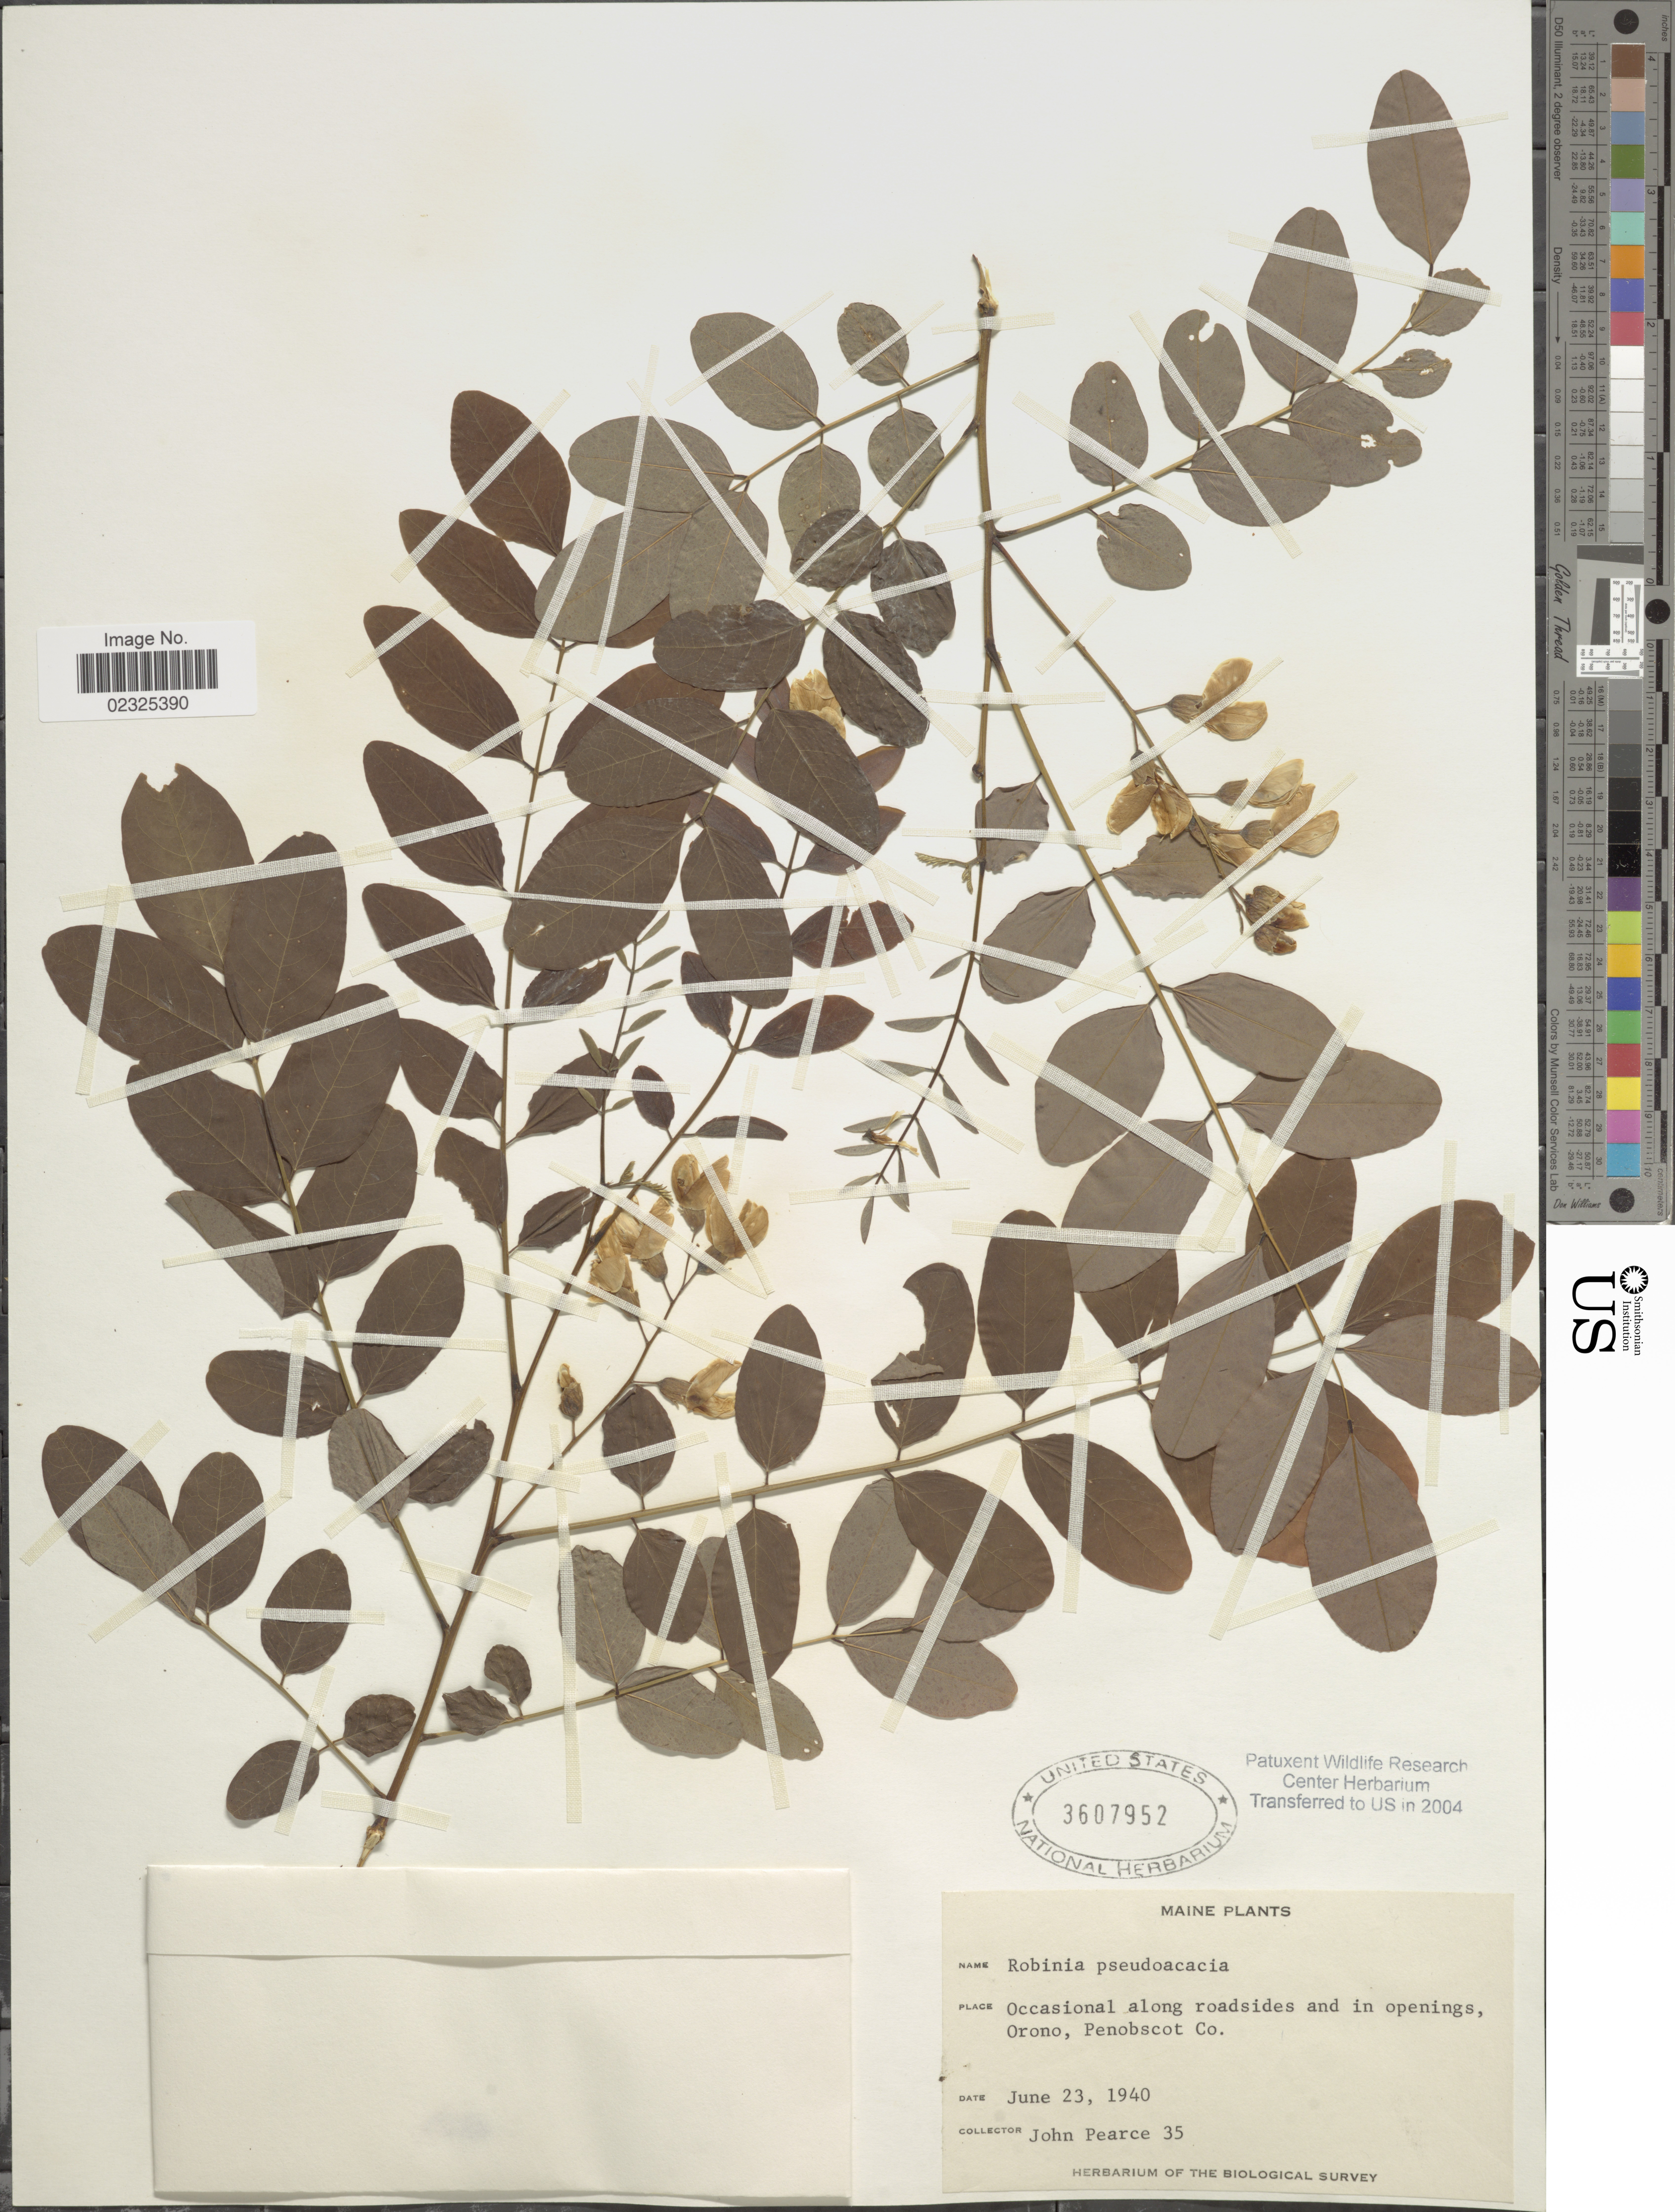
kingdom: Plantae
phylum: Tracheophyta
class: Magnoliopsida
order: Fabales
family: Fabaceae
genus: Robinia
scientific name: Robinia pseudoacacia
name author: L.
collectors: J. Pearce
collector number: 35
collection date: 1940-06-23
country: United States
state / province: Maine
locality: Occasional along roadsides and in openings, Orono, Penobscot Co.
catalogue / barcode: US 3607952